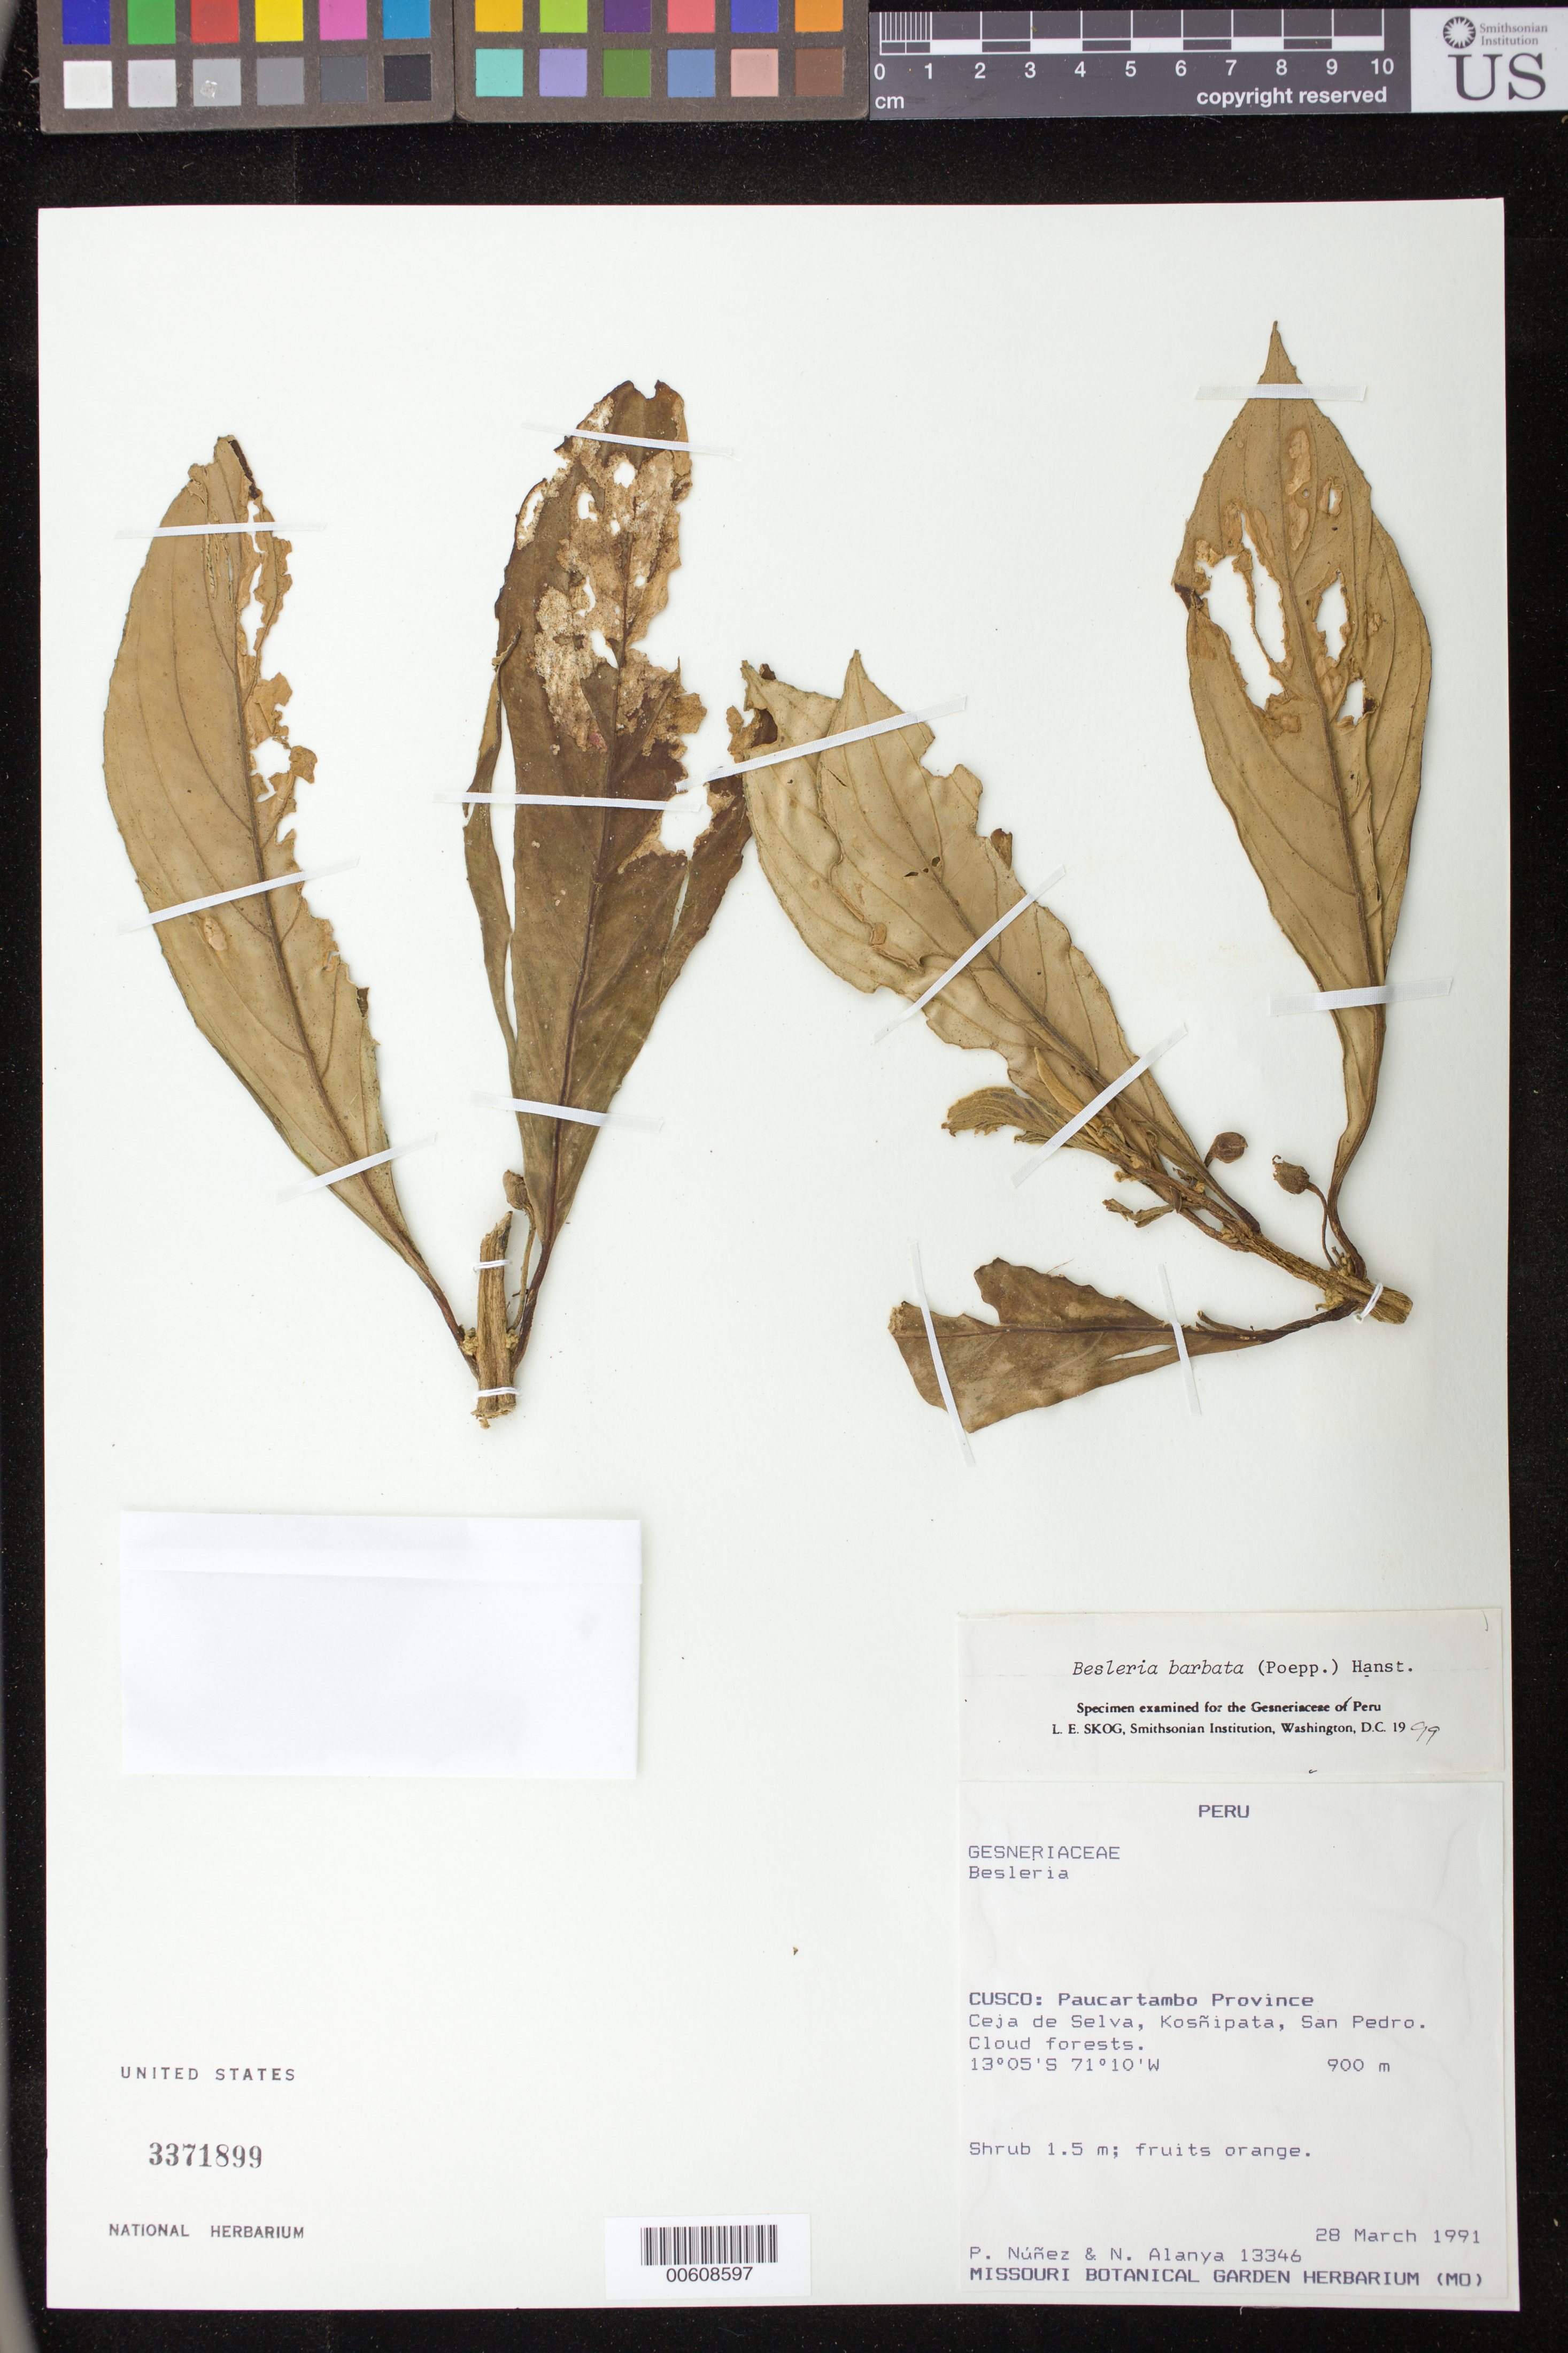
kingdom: Plantae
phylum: Tracheophyta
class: Magnoliopsida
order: Lamiales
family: Gesneriaceae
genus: Besleria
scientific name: Besleria barbata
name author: (Poepp.) Hanst.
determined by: Skog, Laurence E.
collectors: P. Núñez V. & N. Alanya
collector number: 13346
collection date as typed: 28 Mar 1991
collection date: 1991-03-28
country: Peru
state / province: Cusco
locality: Prov. Paucartambo; Ceja de Selva, Kosñipata, San Pedro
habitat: Cloud forests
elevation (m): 900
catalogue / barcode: US 3371899